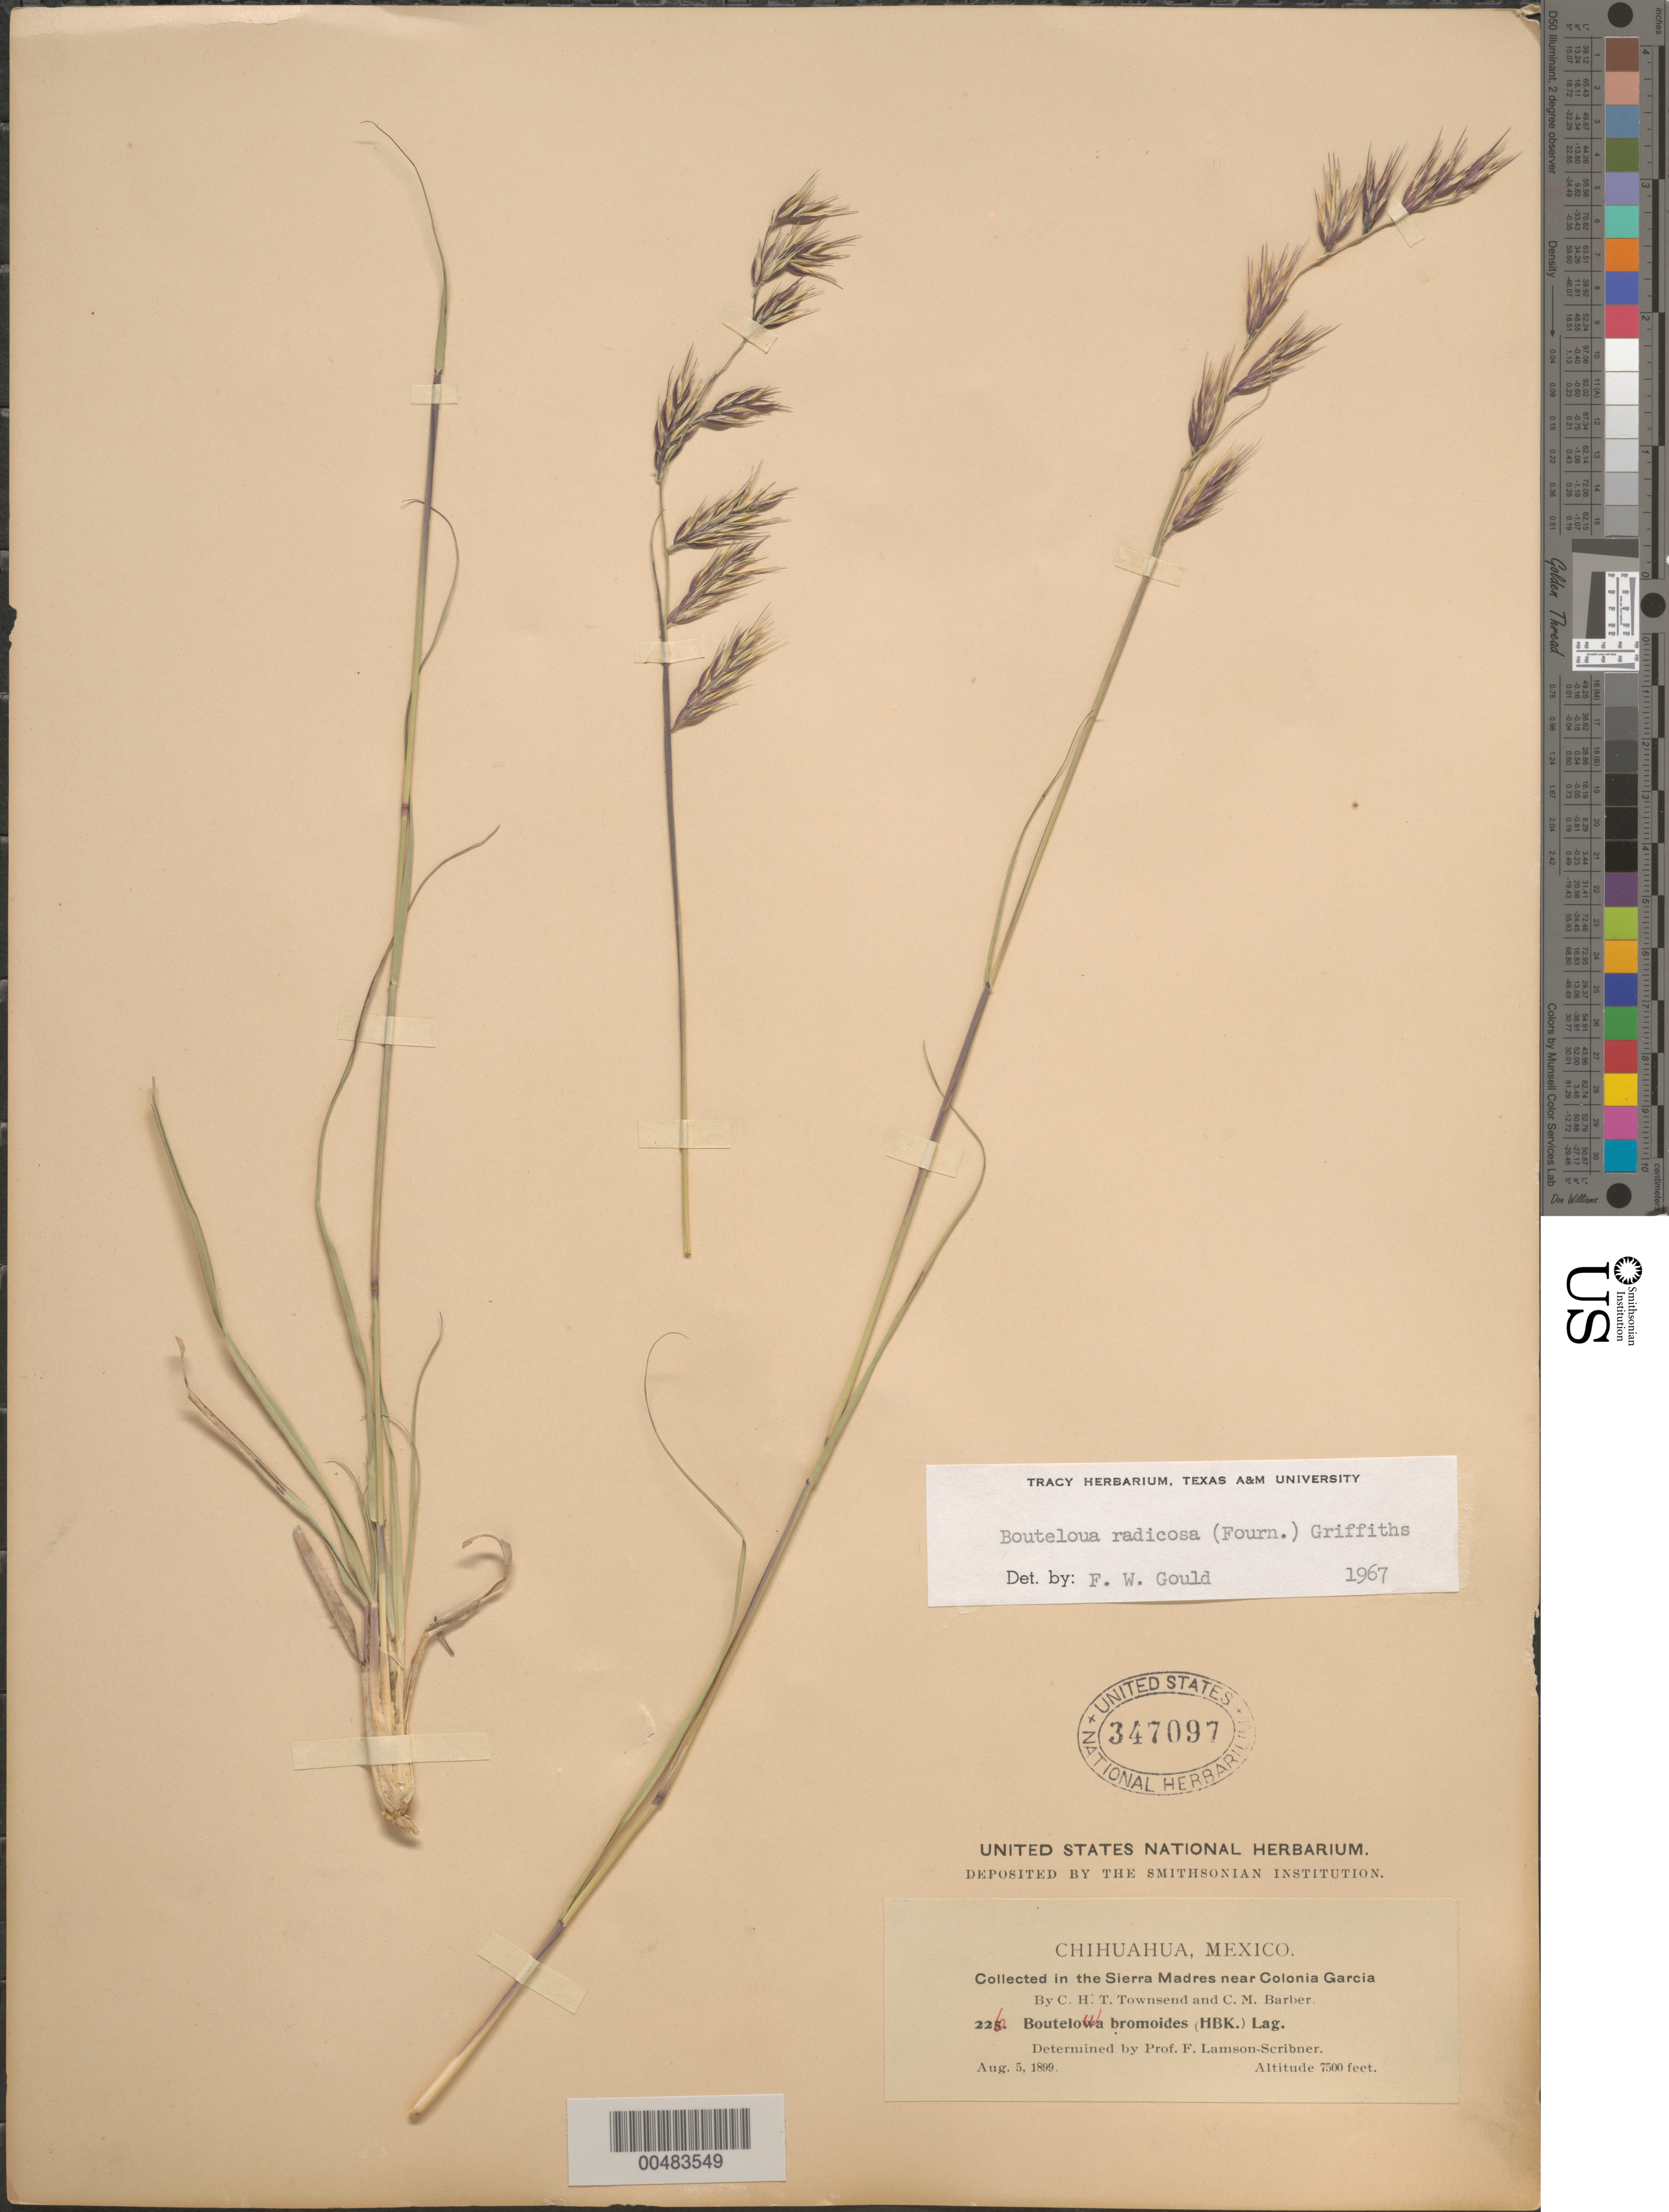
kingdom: Plantae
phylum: Tracheophyta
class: Liliopsida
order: Poales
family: Poaceae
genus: Bouteloua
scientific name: Bouteloua radicosa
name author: (E. Fourn.) Griffiths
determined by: Gould, F. W.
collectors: C. H. T. Townsend & C. Barber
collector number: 226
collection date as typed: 5 Aug 1899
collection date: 1899-08-05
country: Mexico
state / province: Chihuahua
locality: Sierra Madres near Colonia Garcia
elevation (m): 2286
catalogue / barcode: US 347097